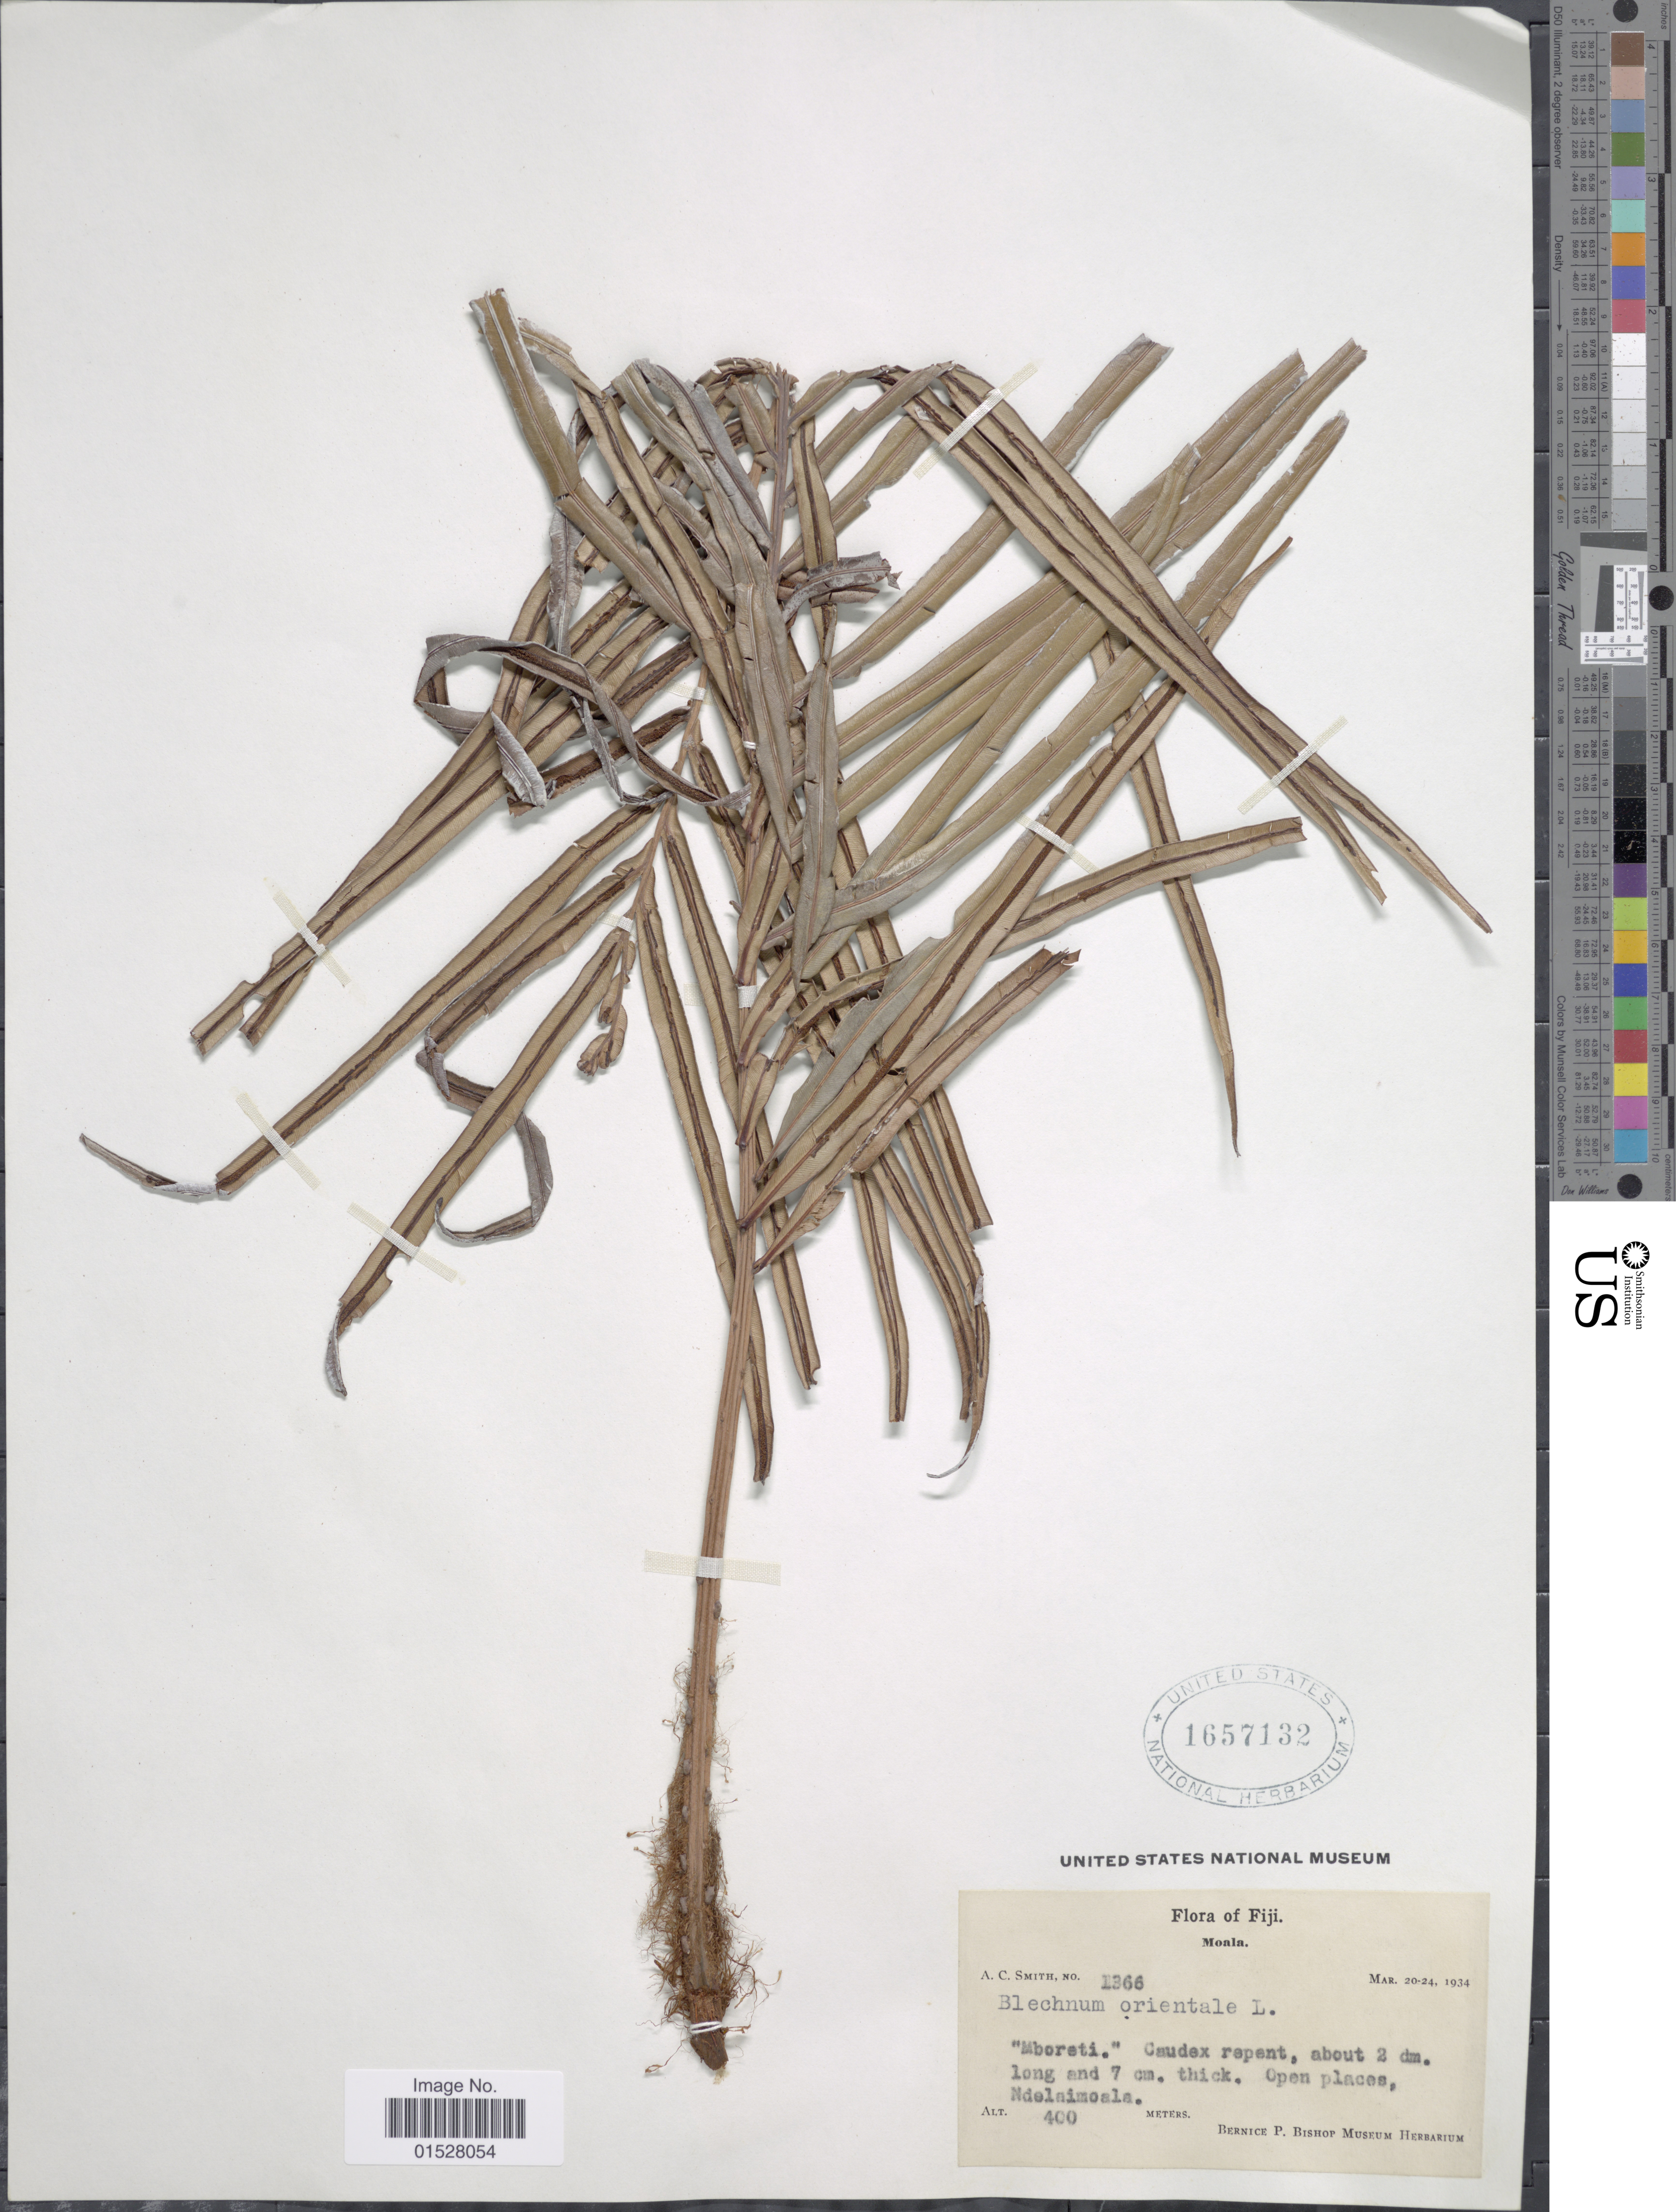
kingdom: Plantae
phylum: Tracheophyta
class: Polypodiopsida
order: Polypodiales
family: Blechnaceae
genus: Blechnum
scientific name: Blechnum orientale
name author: L.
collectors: A. C. Smith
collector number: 1366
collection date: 1934-03-20/1934-03-24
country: Fiji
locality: Moala, open places, Ndelnimoala.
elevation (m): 400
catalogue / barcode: US 1657132